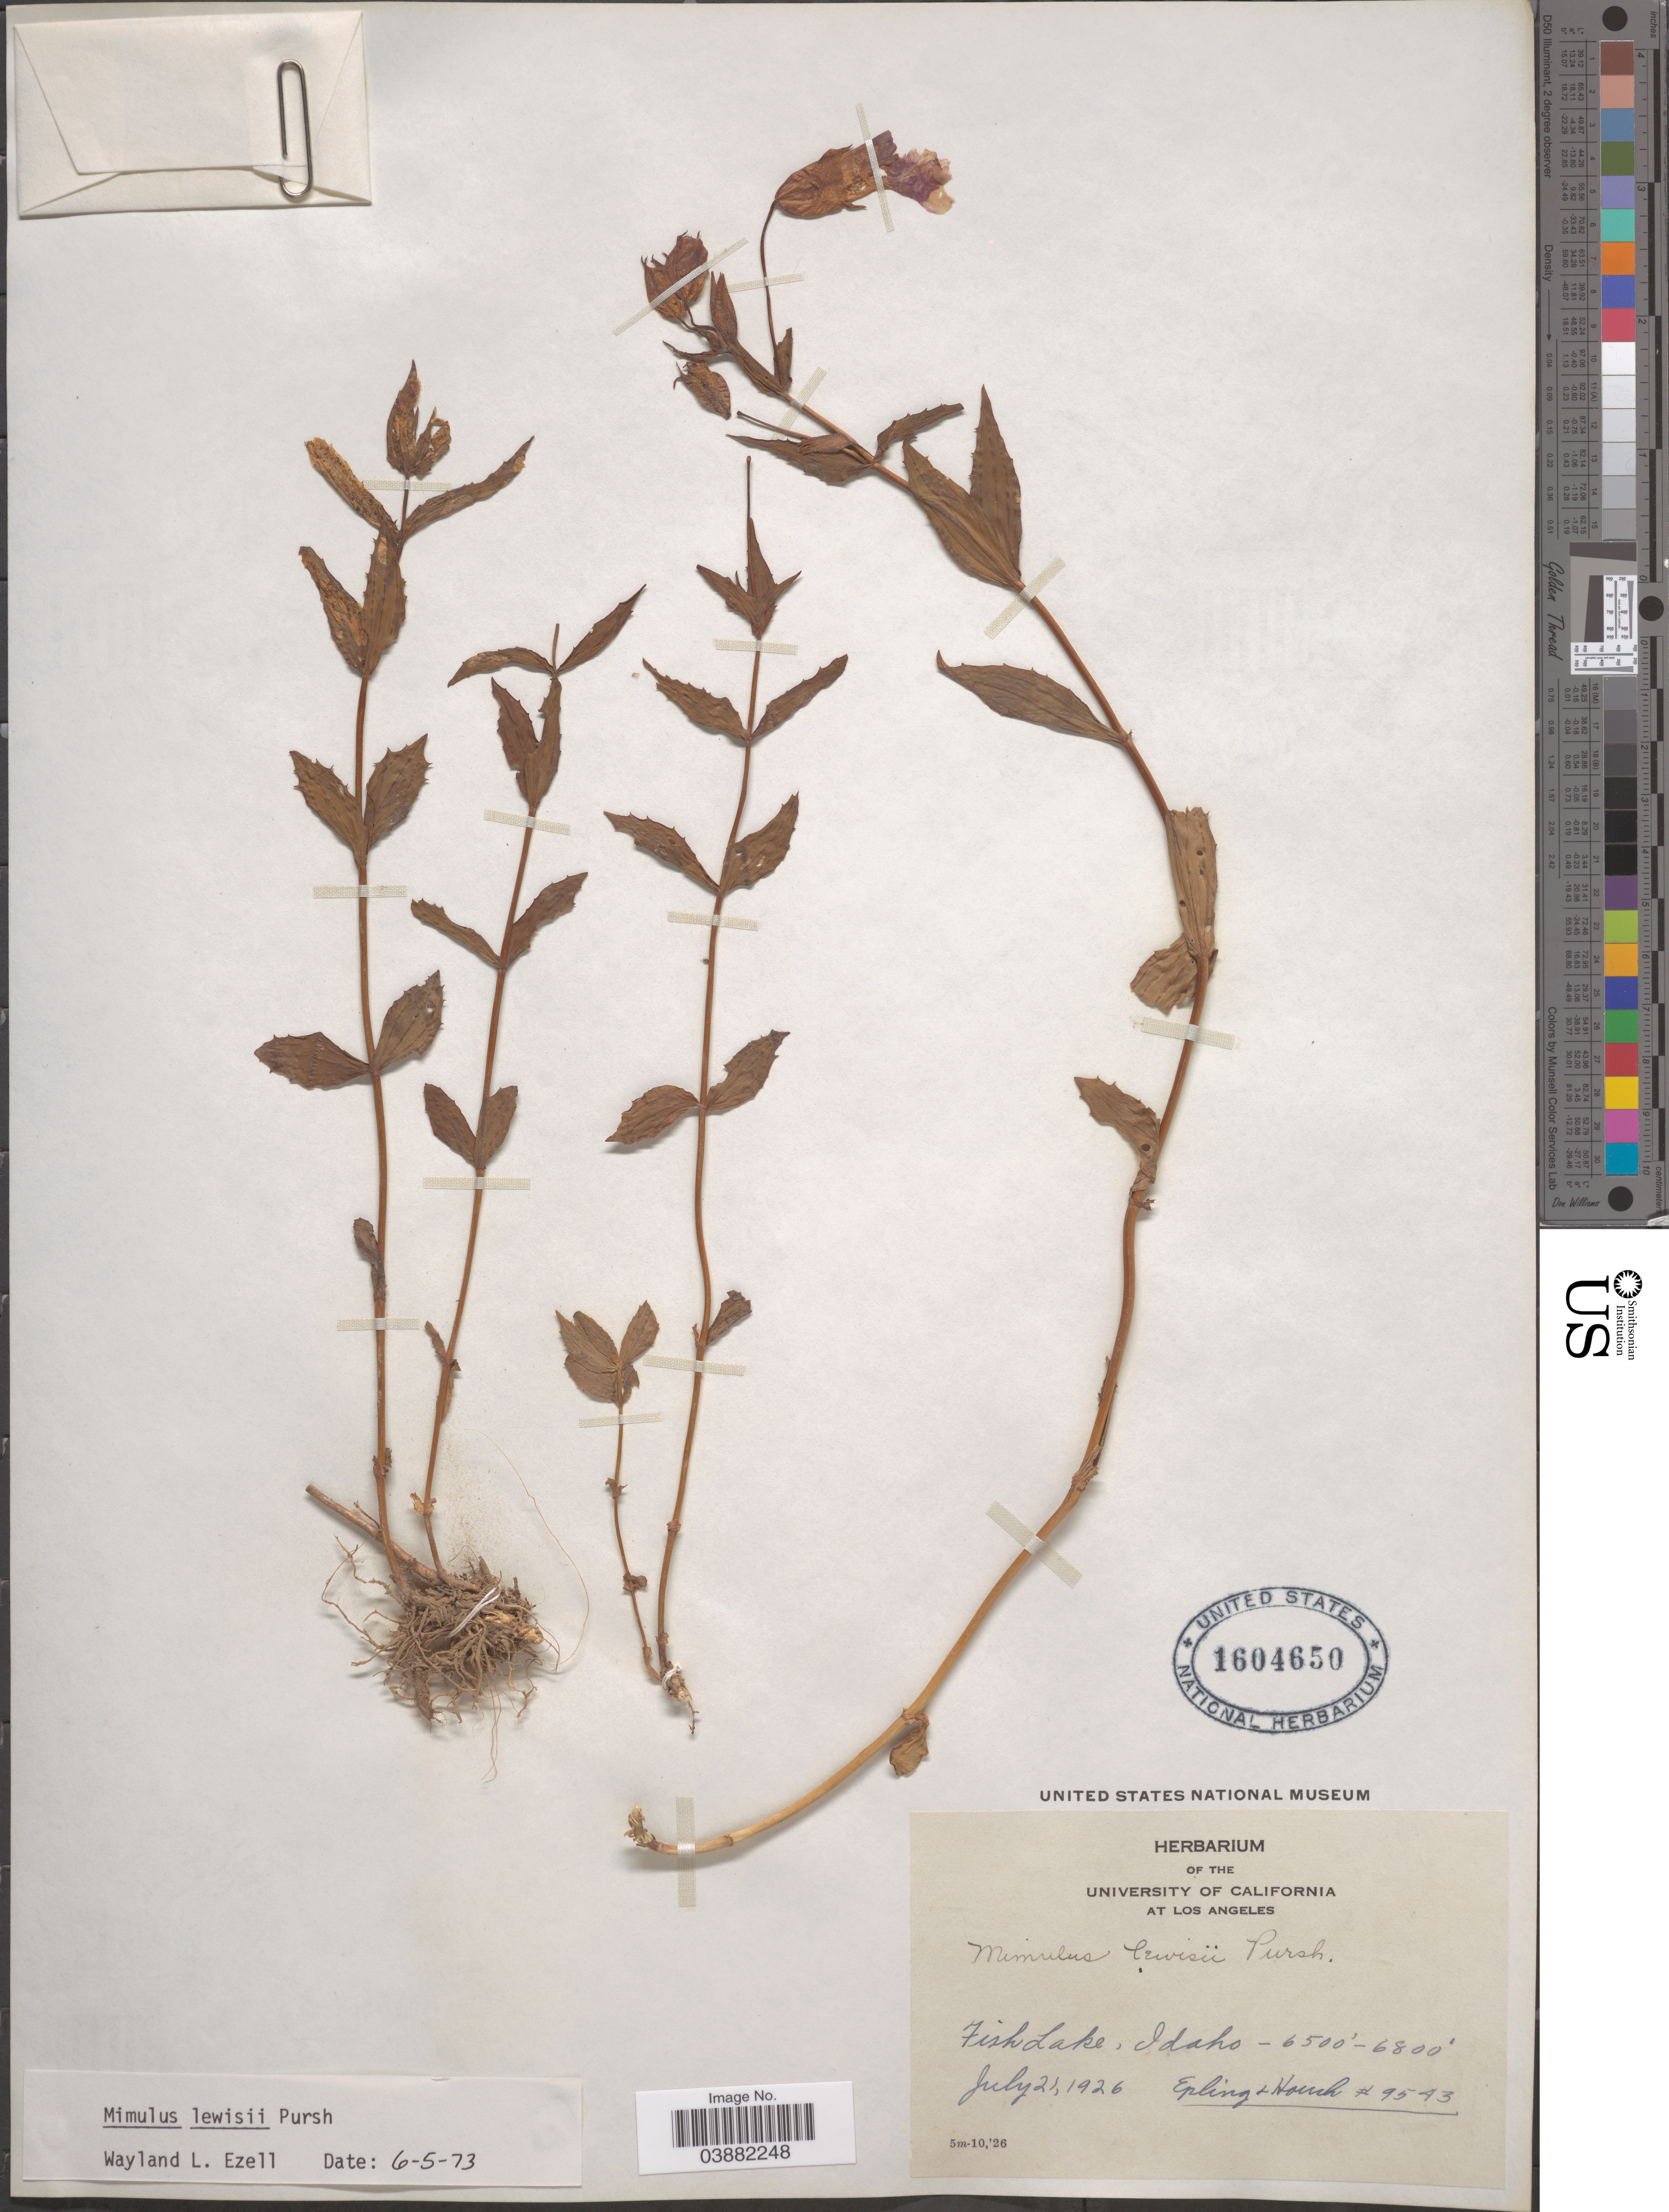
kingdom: Plantae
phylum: Tracheophyta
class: Magnoliopsida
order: Lamiales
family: Phrymaceae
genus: Mimulus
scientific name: Mimulus lewisii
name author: Pursh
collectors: -- Epling & -. Hauch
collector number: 9543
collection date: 1926-07-21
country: United States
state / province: Idaho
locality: Fish Lake.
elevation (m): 1981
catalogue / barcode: US 1604650